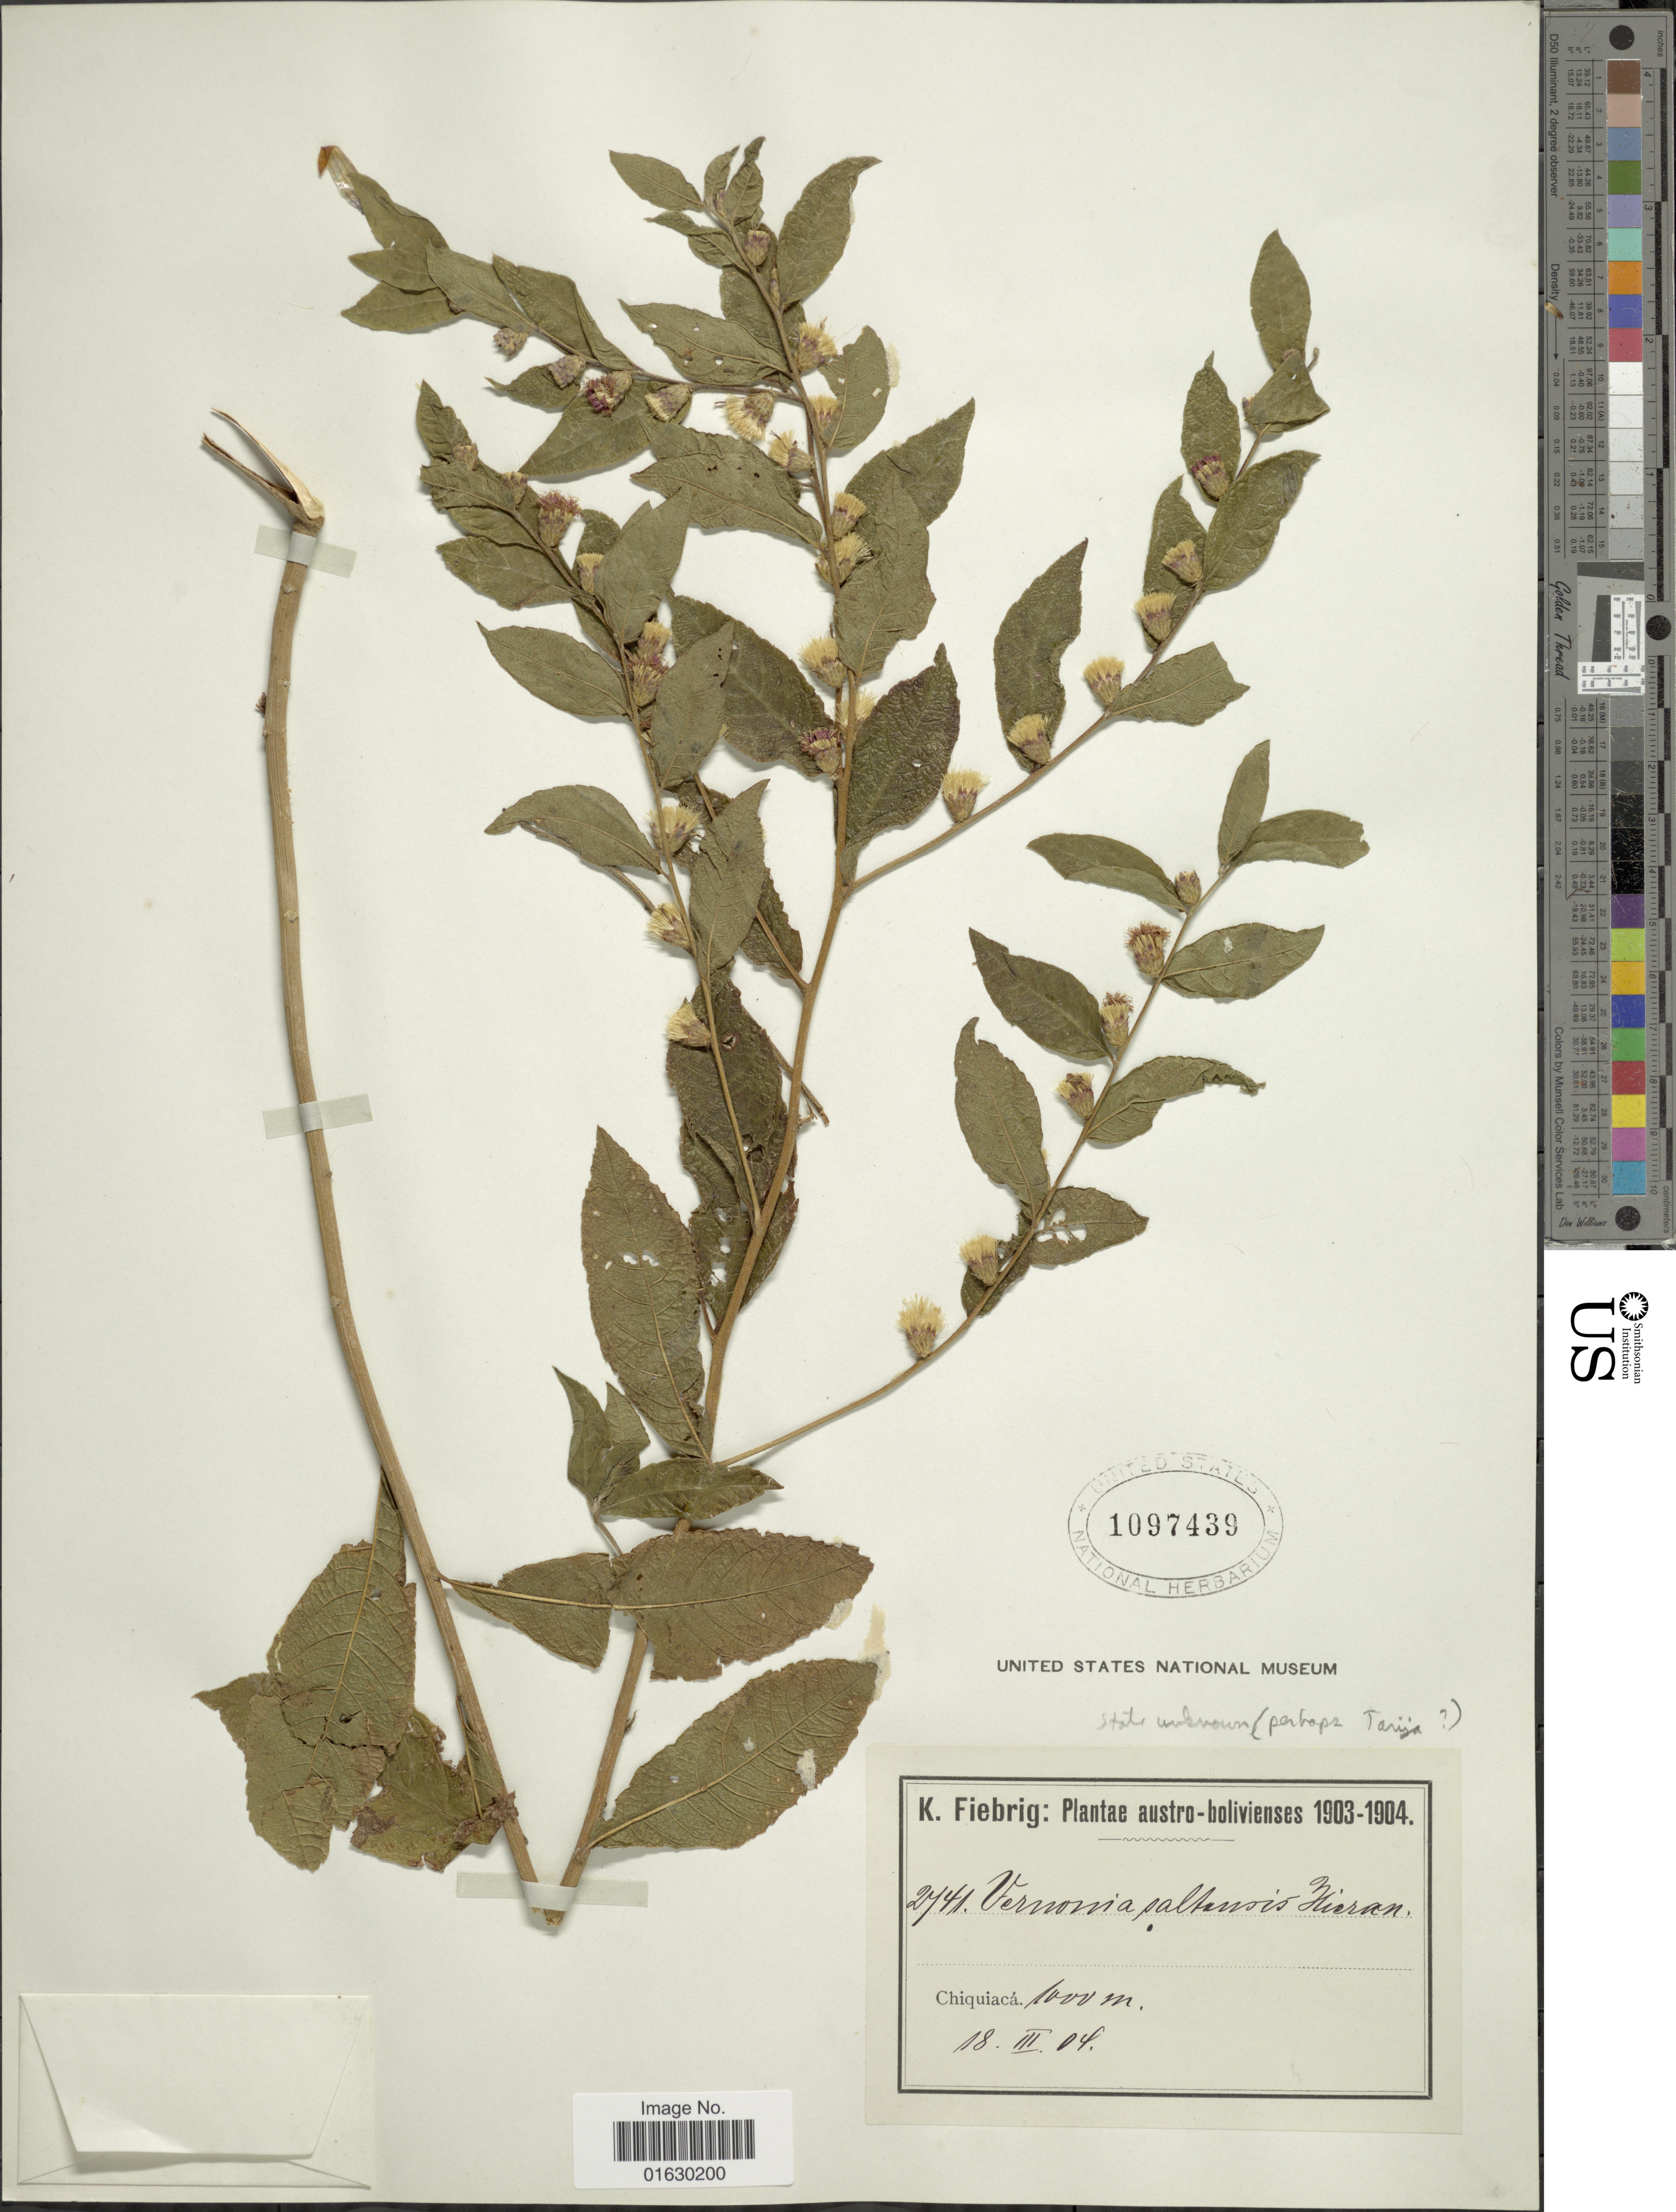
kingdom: Plantae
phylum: Tracheophyta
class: Magnoliopsida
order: Asterales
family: Asteraceae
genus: Lessingianthus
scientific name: Lessingianthus saltensis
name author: (Hieron.) H. Rob.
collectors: K. Fiebrig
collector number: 2441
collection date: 1904-03-18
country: Bolivia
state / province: Chuquisaca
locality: Austro-Bolivienses, Chiquisaca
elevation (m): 1000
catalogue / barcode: US 1097439